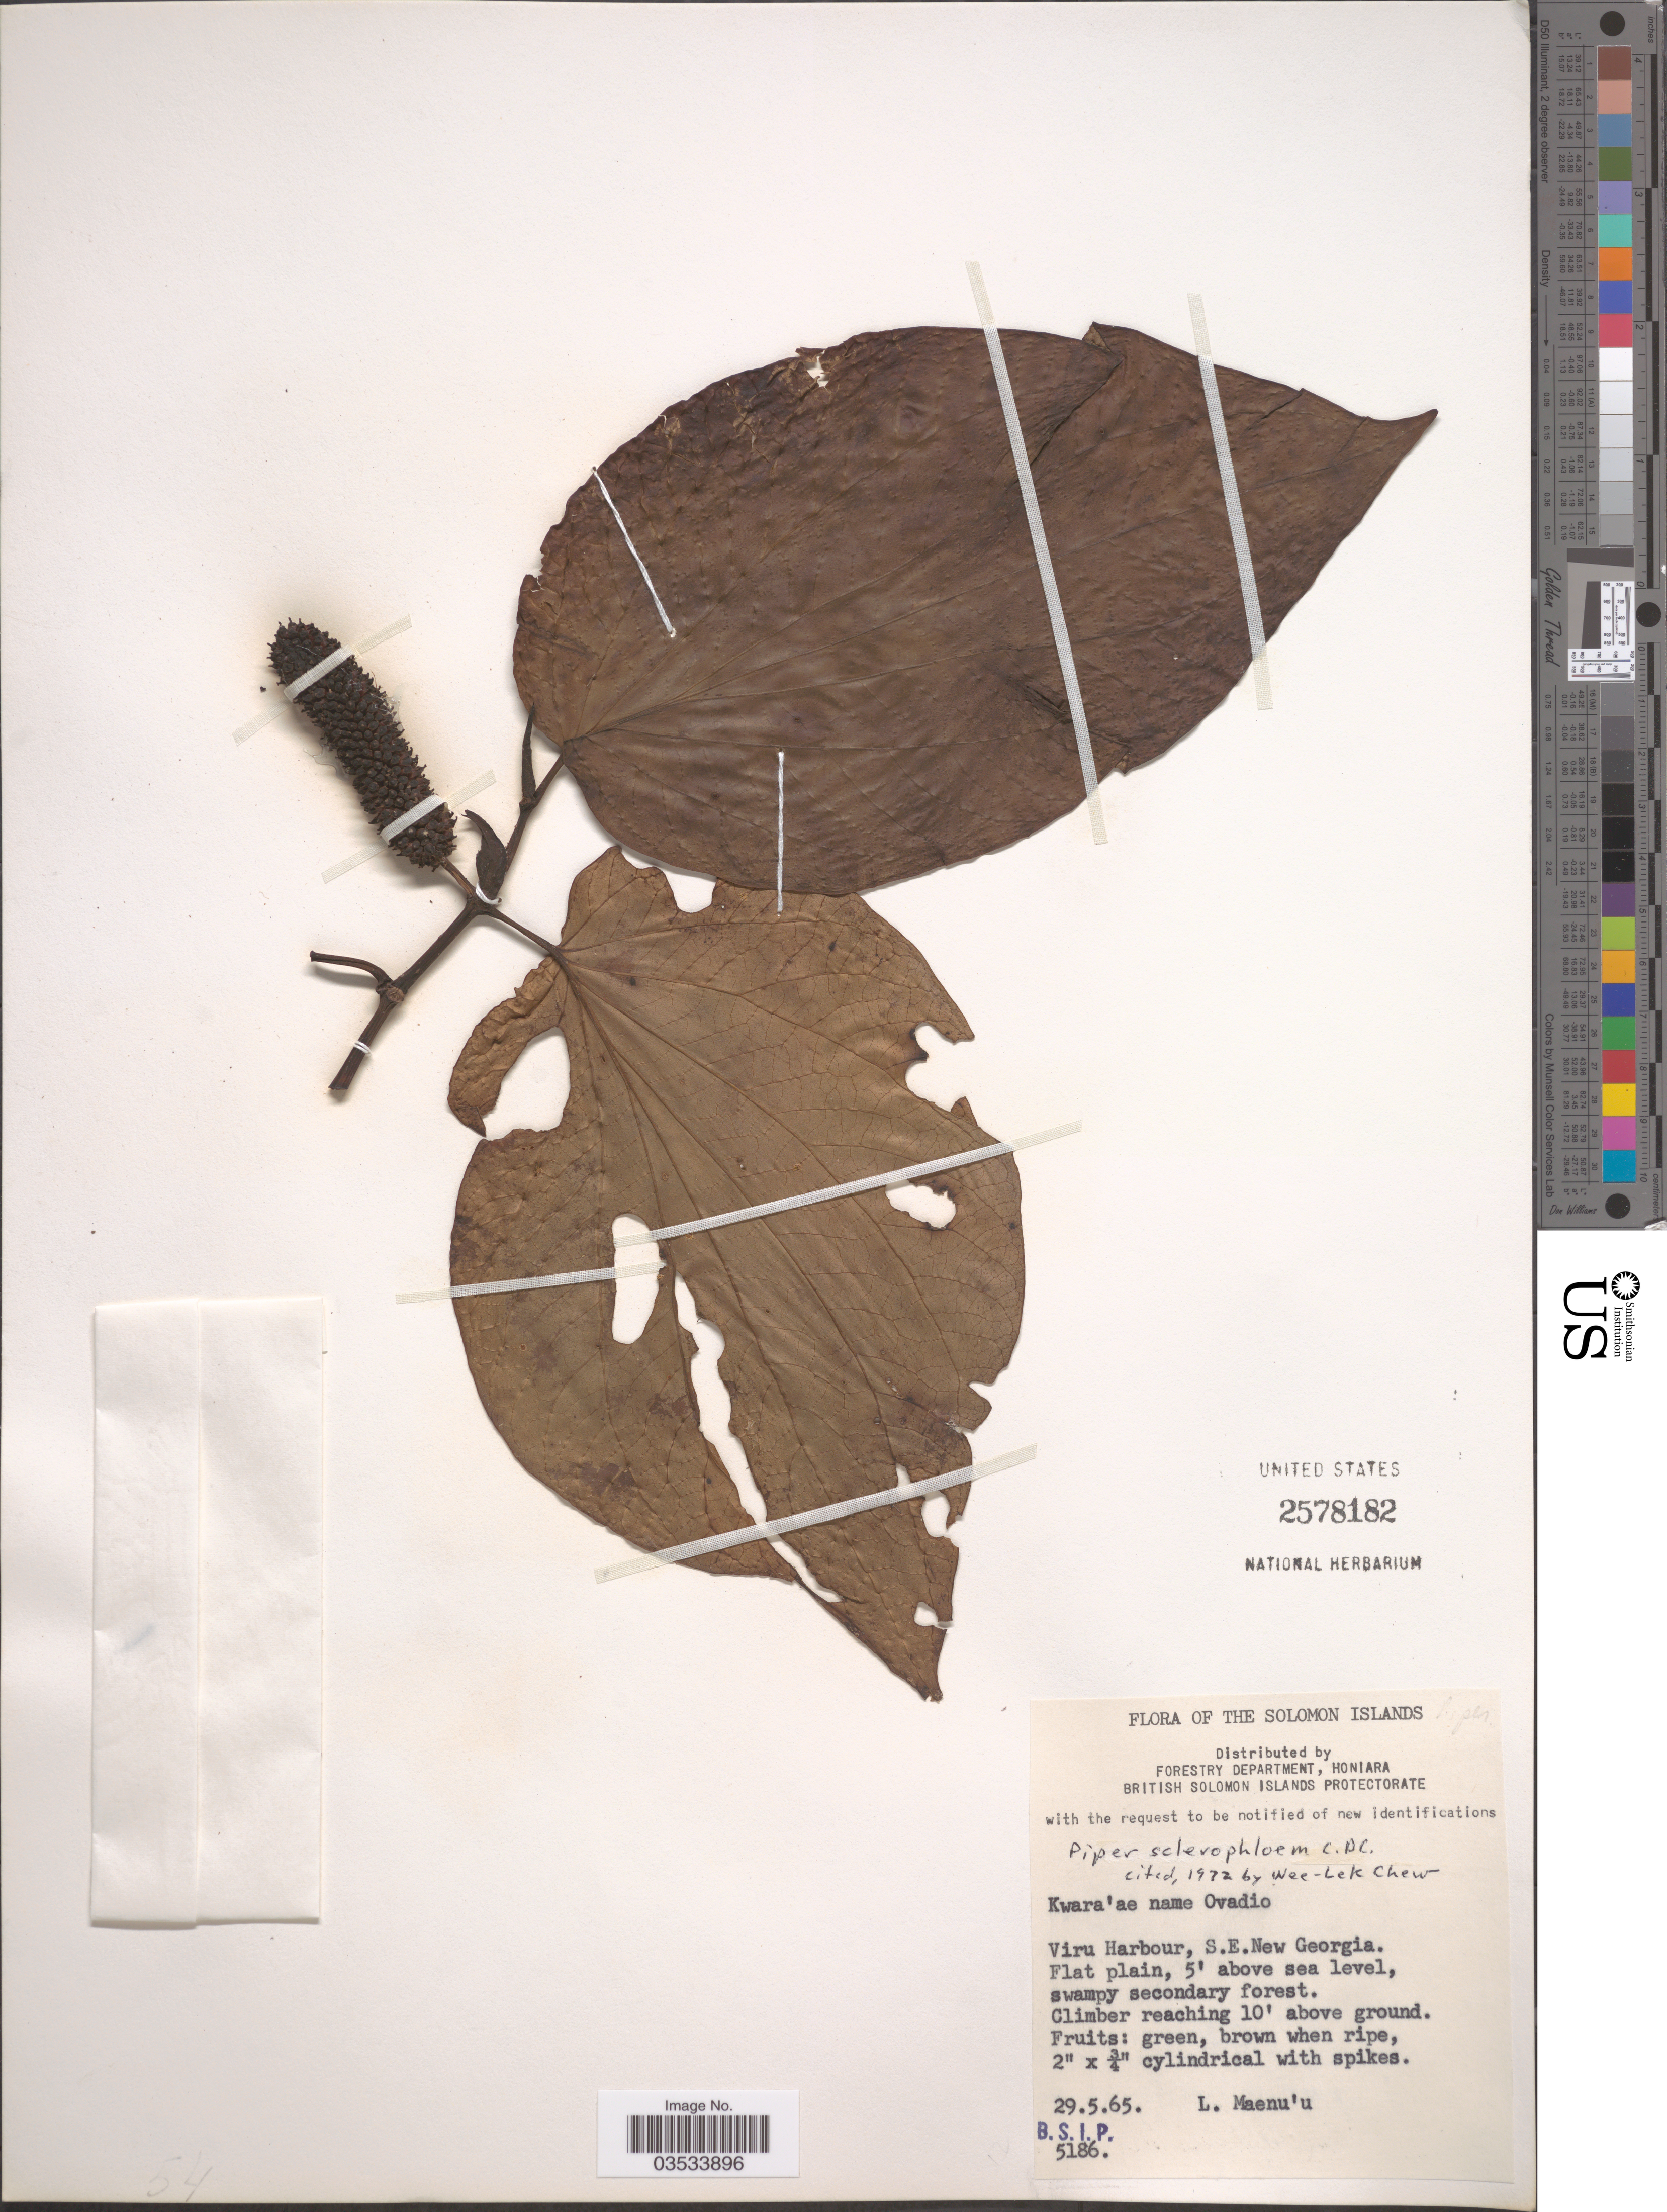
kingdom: Plantae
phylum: Tracheophyta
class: Magnoliopsida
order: Piperales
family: Piperaceae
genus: Piper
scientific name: Piper sclerophloeum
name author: C. DC.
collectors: L. Maenu'u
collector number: BSIP 5186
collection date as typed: Transcribed d/m/y: 29/5/65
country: Solomon Islands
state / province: Solomon Islands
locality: Viru Harbour, S. E. New Georgia.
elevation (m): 2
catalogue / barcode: US 2578182